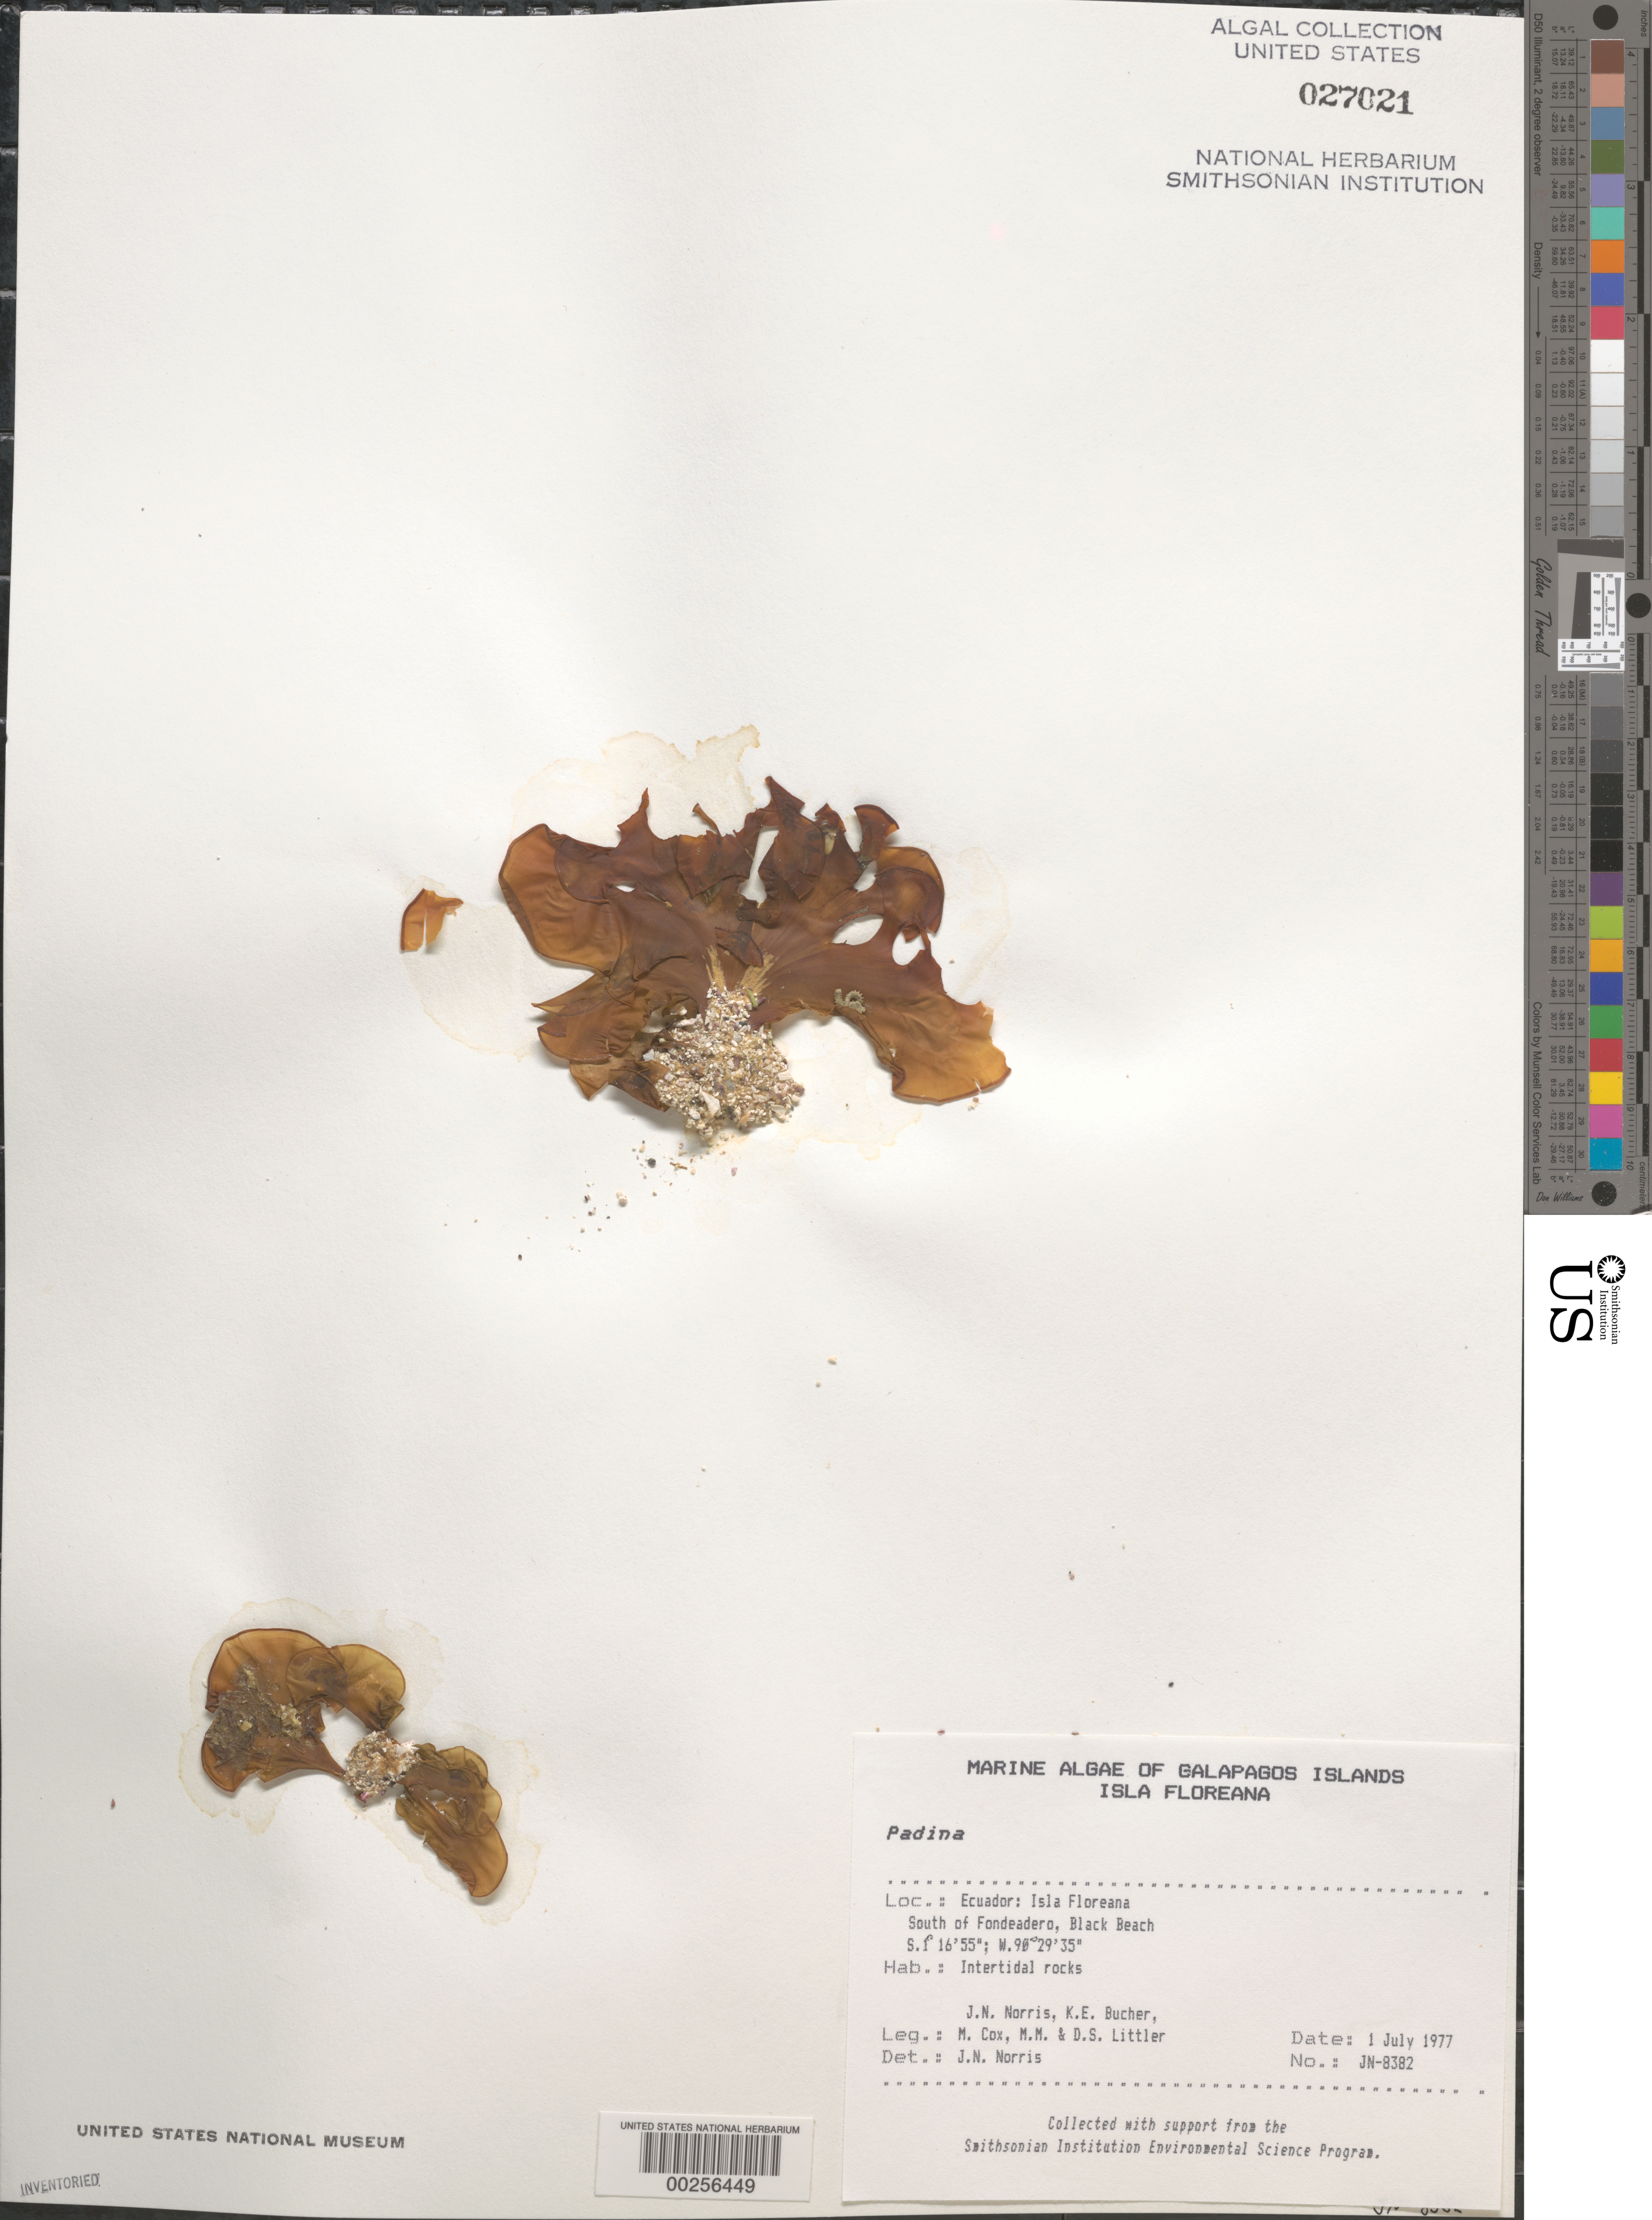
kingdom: Chromista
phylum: Ochrophyta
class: Phaeophyceae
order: Dictyotales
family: Dictyotaceae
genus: Padina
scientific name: Padina sp.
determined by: Norris, James N.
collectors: J. N. Norris, K. E. Bucher, M. Cox, M. M. Littler & D. S. Littler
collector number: JN-8382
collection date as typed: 01 Jul 1977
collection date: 1977-07-01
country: Ecuador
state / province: Colón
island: Floreana [Charles, Santa Maria]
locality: Black Beach south of Fondeadero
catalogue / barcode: US 27021